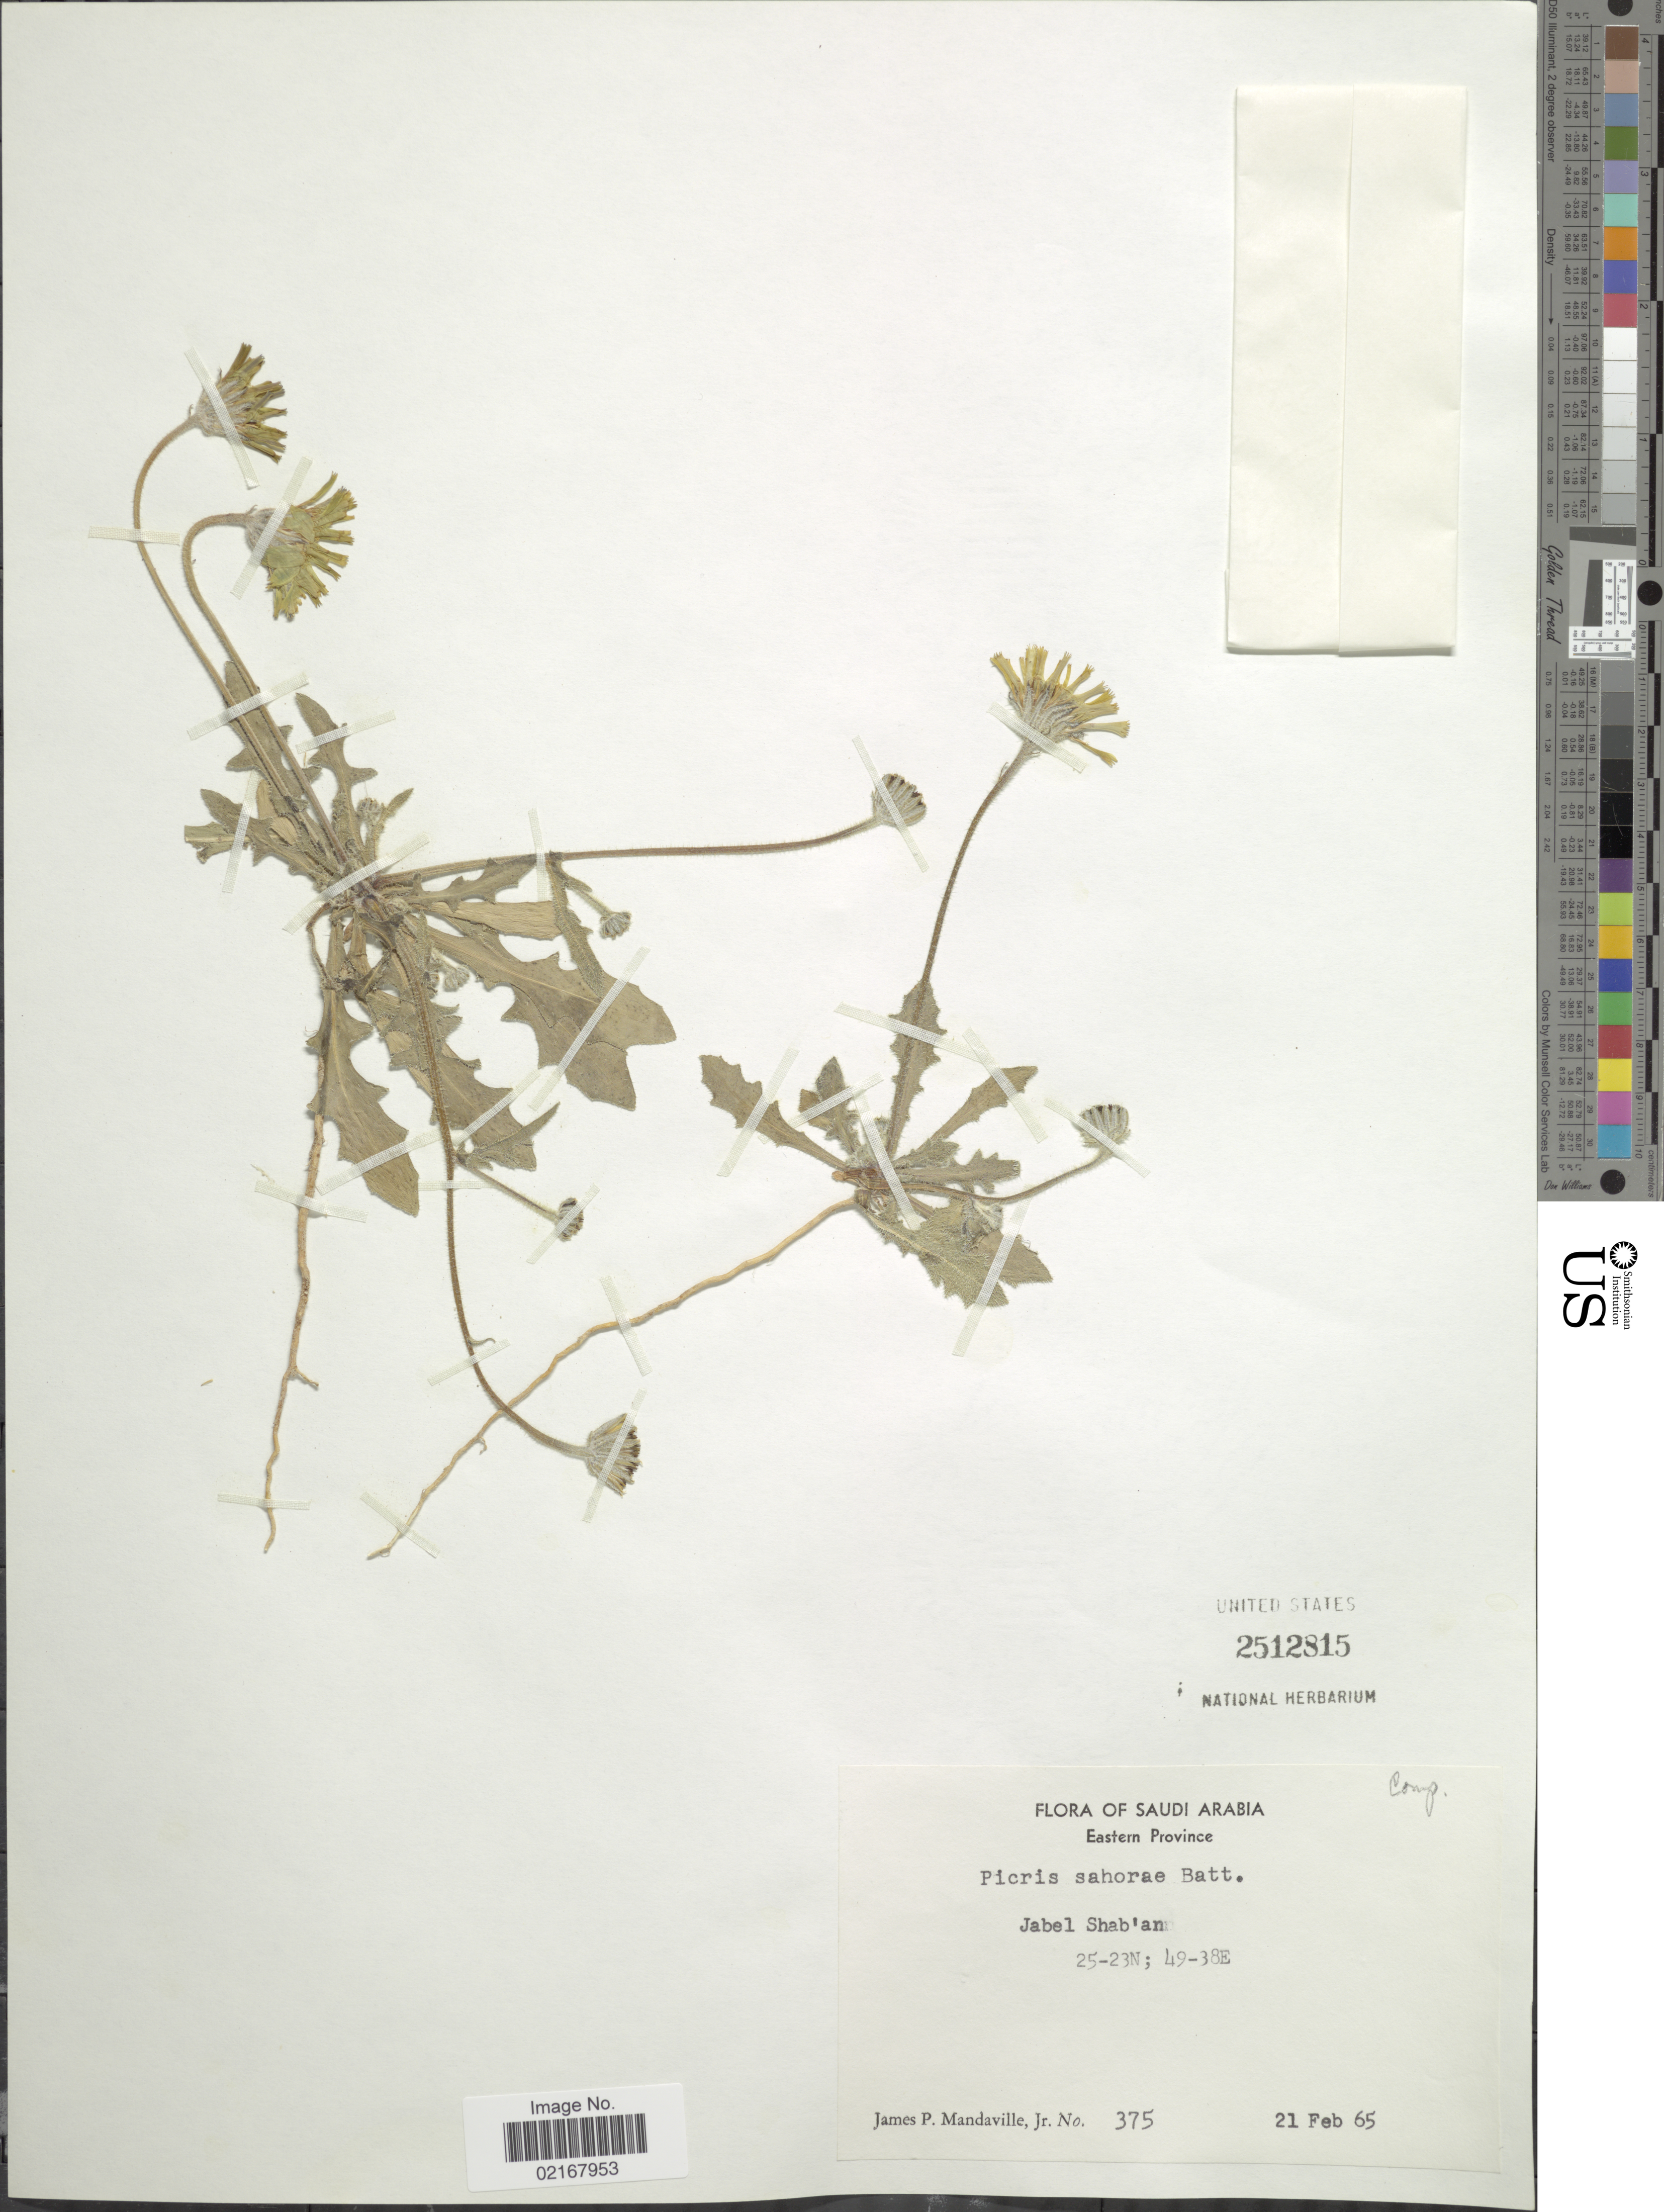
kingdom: Plantae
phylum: Tracheophyta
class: Magnoliopsida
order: Asterales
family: Asteraceae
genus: Picris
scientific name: Picris asplenioides subsp. saharae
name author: (Coss. & Kralik) Dobignard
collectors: J. Mandaville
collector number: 375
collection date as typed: Transcribed d/m/y: 21/2/65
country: Saudi Arabia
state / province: Ash Sharqiyah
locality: Eastern Province, Jabel Shab'an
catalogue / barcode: US 2512815